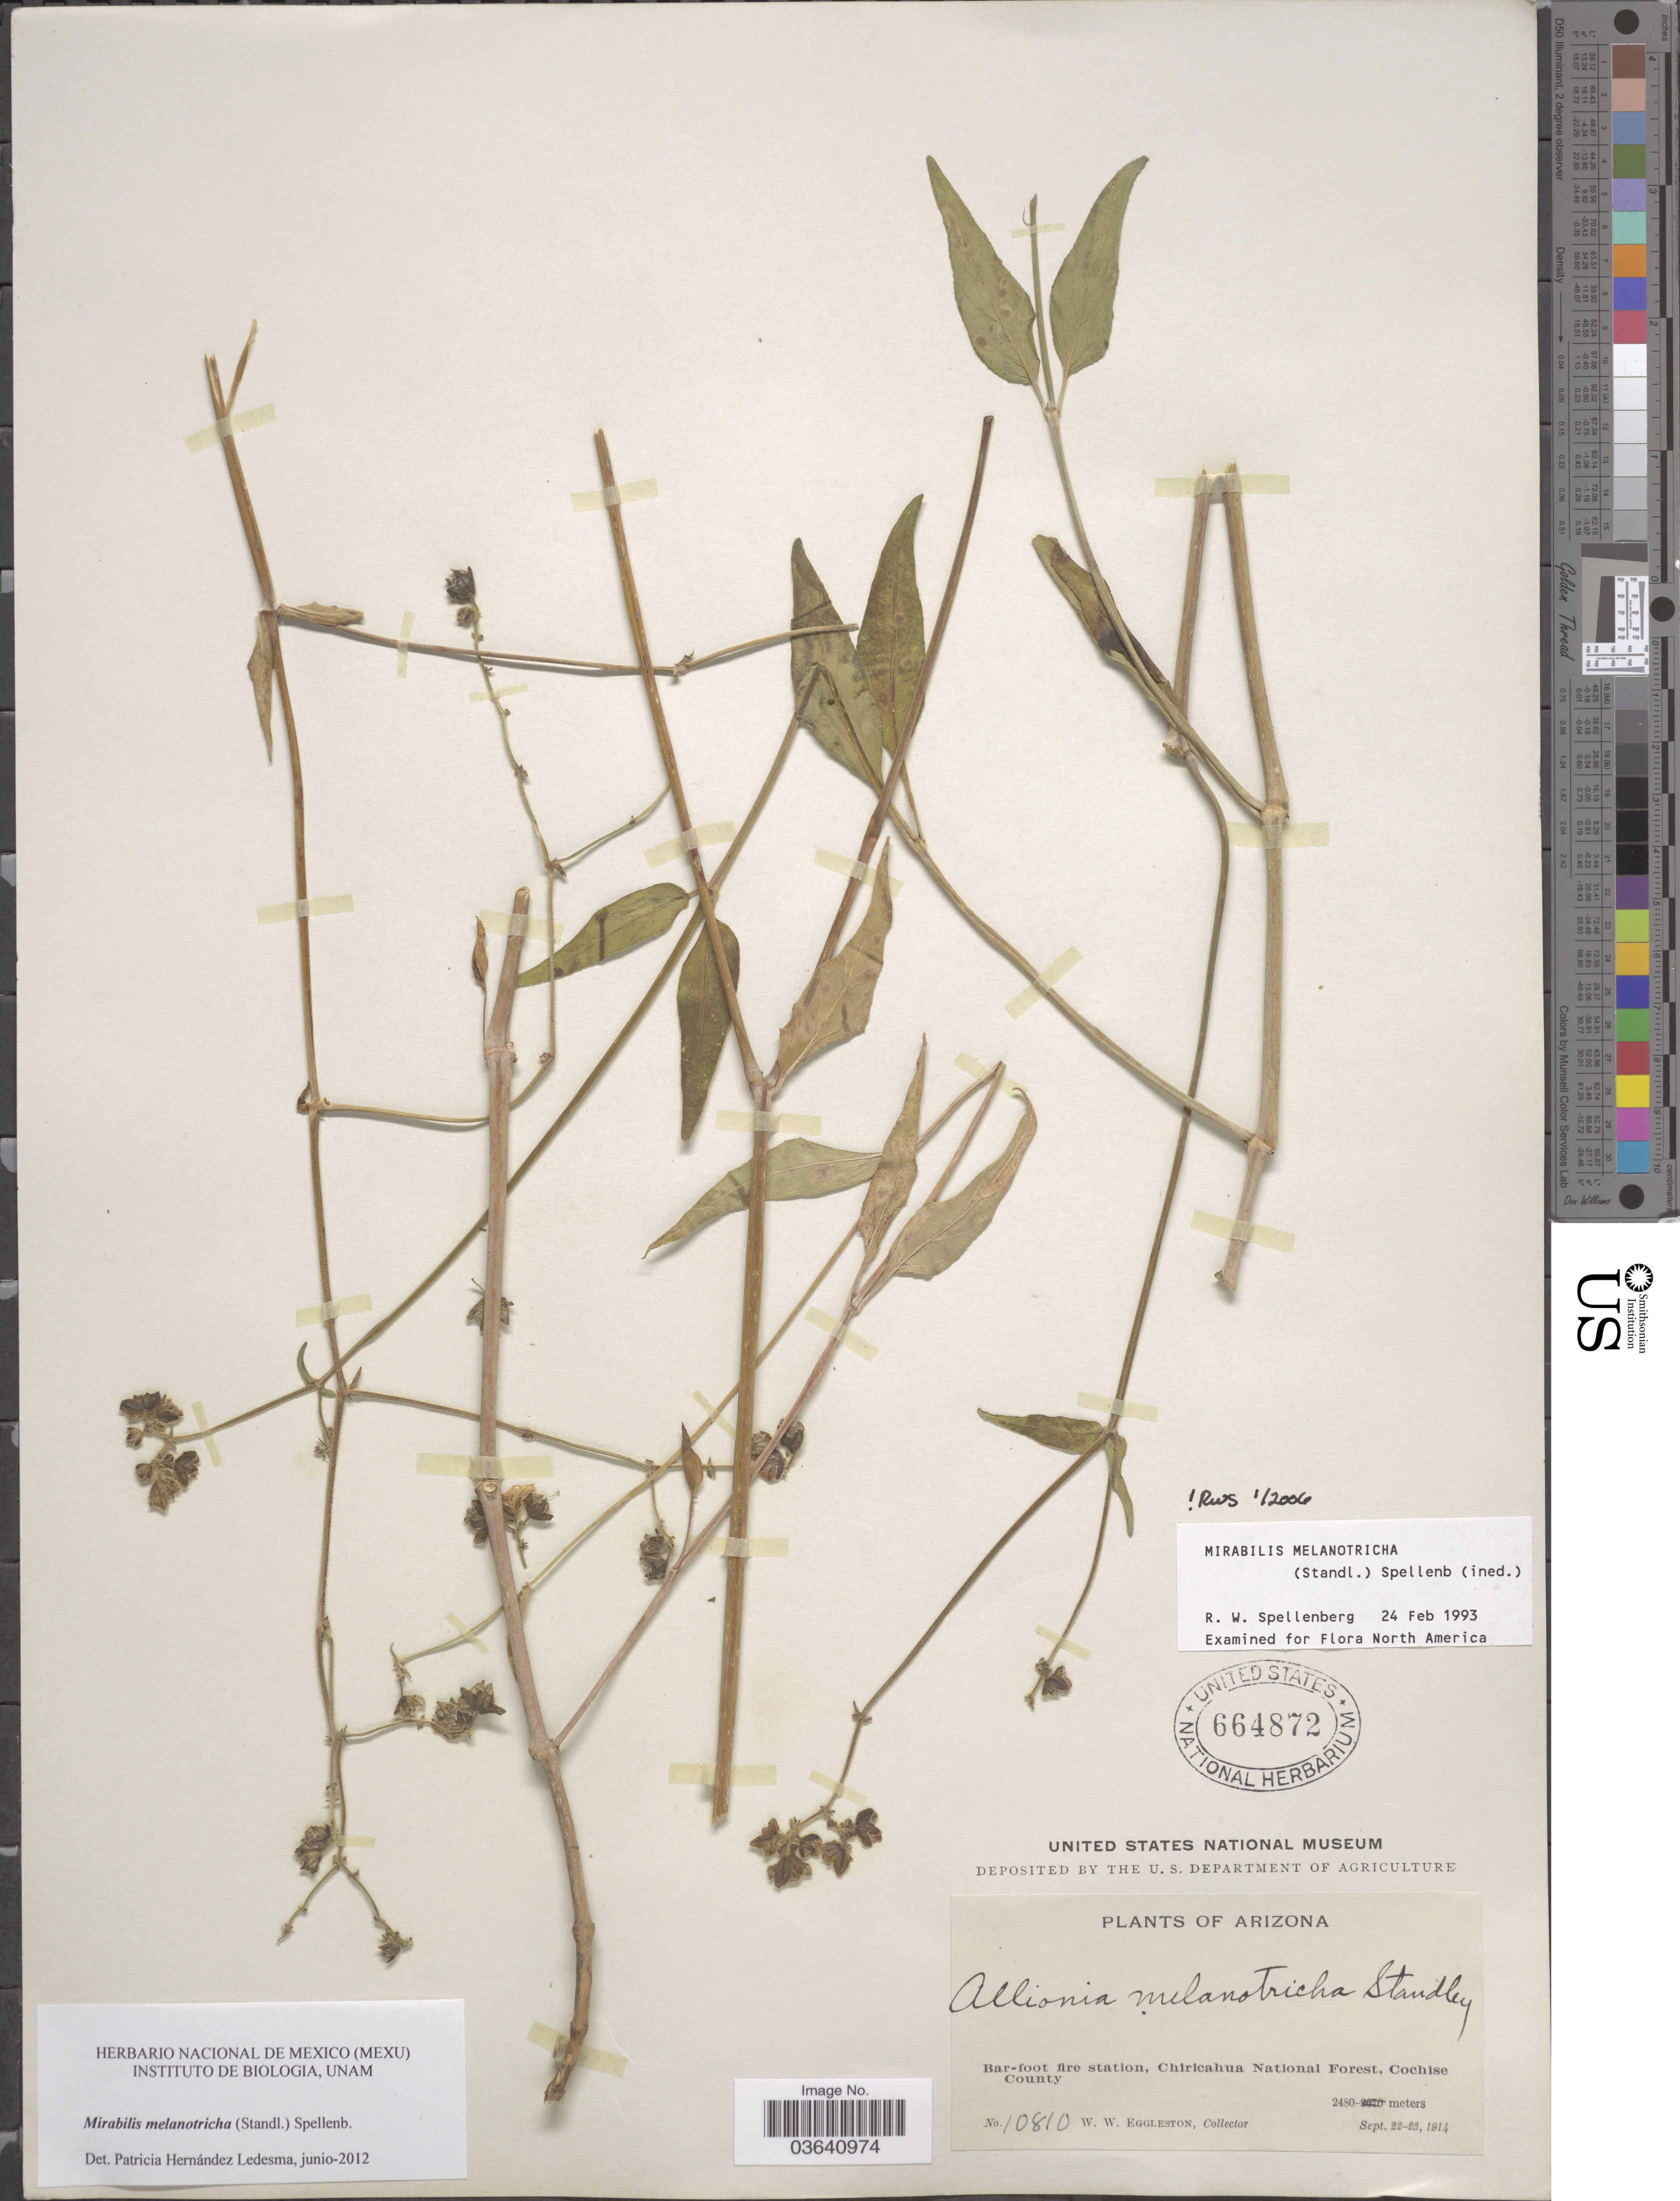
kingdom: Plantae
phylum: Tracheophyta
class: Magnoliopsida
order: Caryophyllales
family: Nyctaginaceae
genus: Mirabilis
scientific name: Mirabilis melanotricha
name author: (Standl.) Spellenb.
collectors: W. W. Eggleston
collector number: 10810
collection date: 1914-09-22/1914-09-23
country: United States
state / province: Arizona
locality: Bar-foot fire station, Chiricahua National Forest, Cochise County.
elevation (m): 2480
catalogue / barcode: US 664872